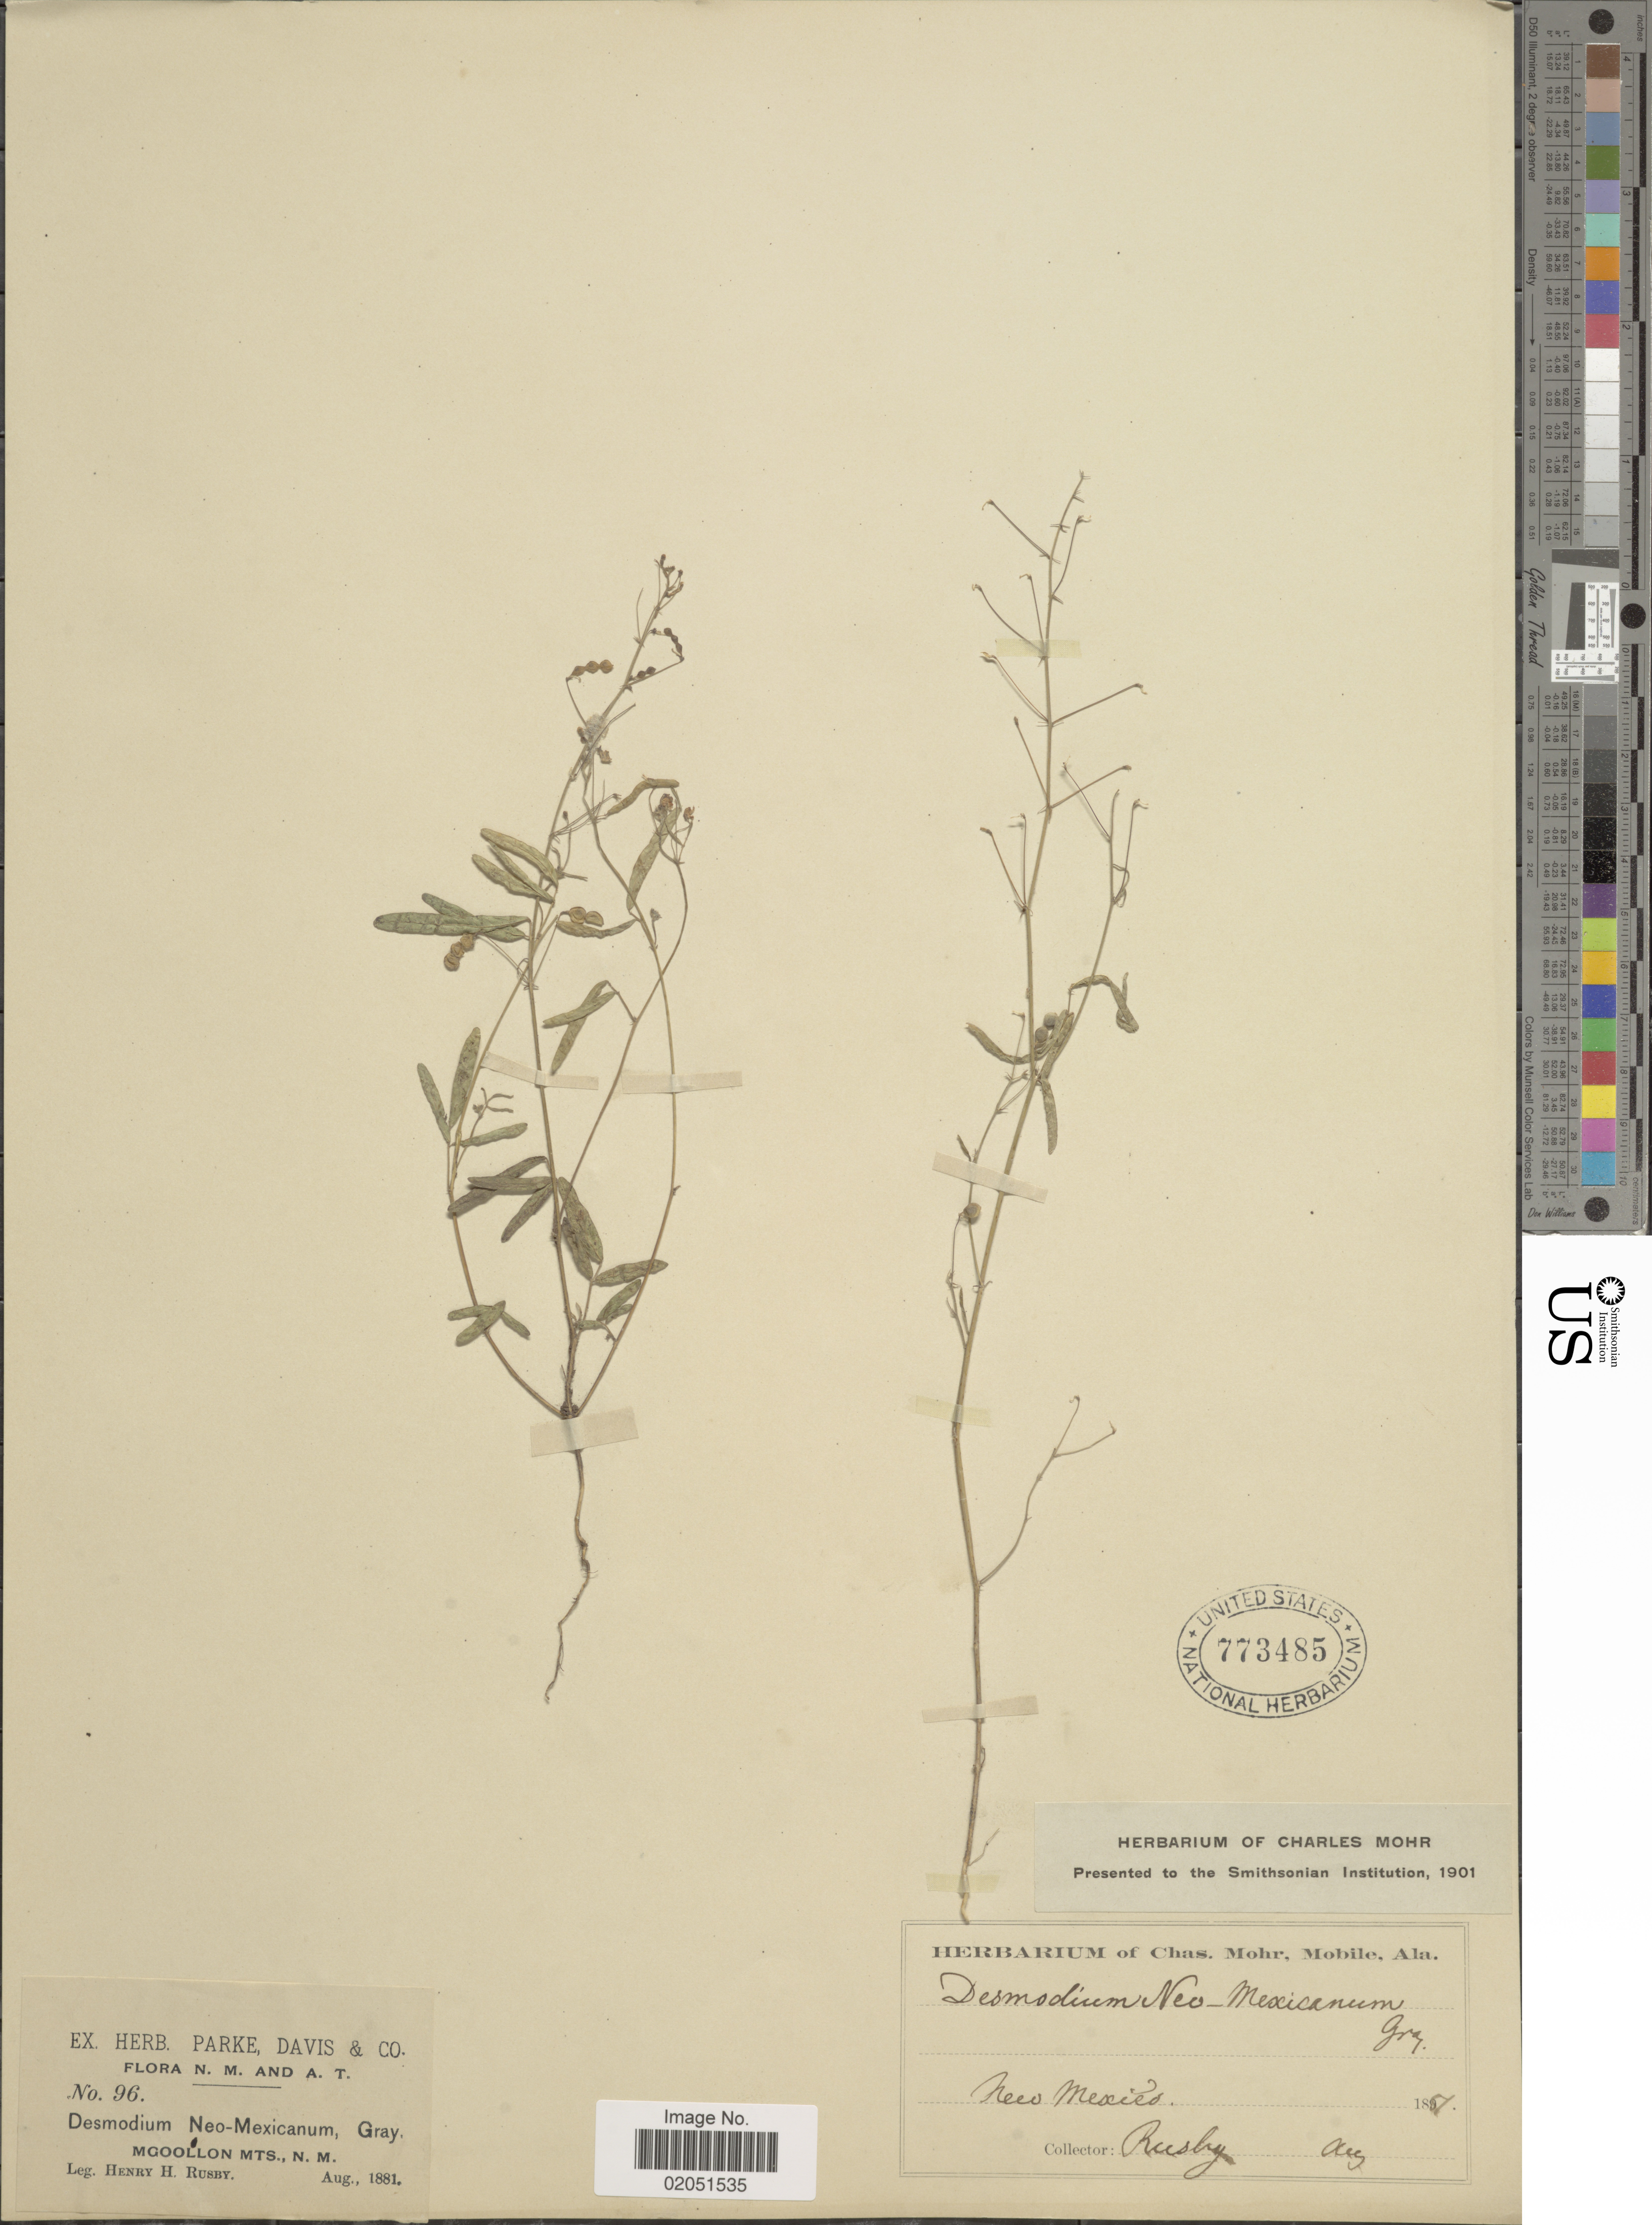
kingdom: Plantae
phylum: Tracheophyta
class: Magnoliopsida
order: Fabales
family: Fabaceae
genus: Desmodium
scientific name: Desmodium rosei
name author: B.G. Schub.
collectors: H. H. Rusby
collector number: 96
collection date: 1881-08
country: United States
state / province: New Mexico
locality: New Mexico, Mogoollon Mts.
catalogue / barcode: US 773485